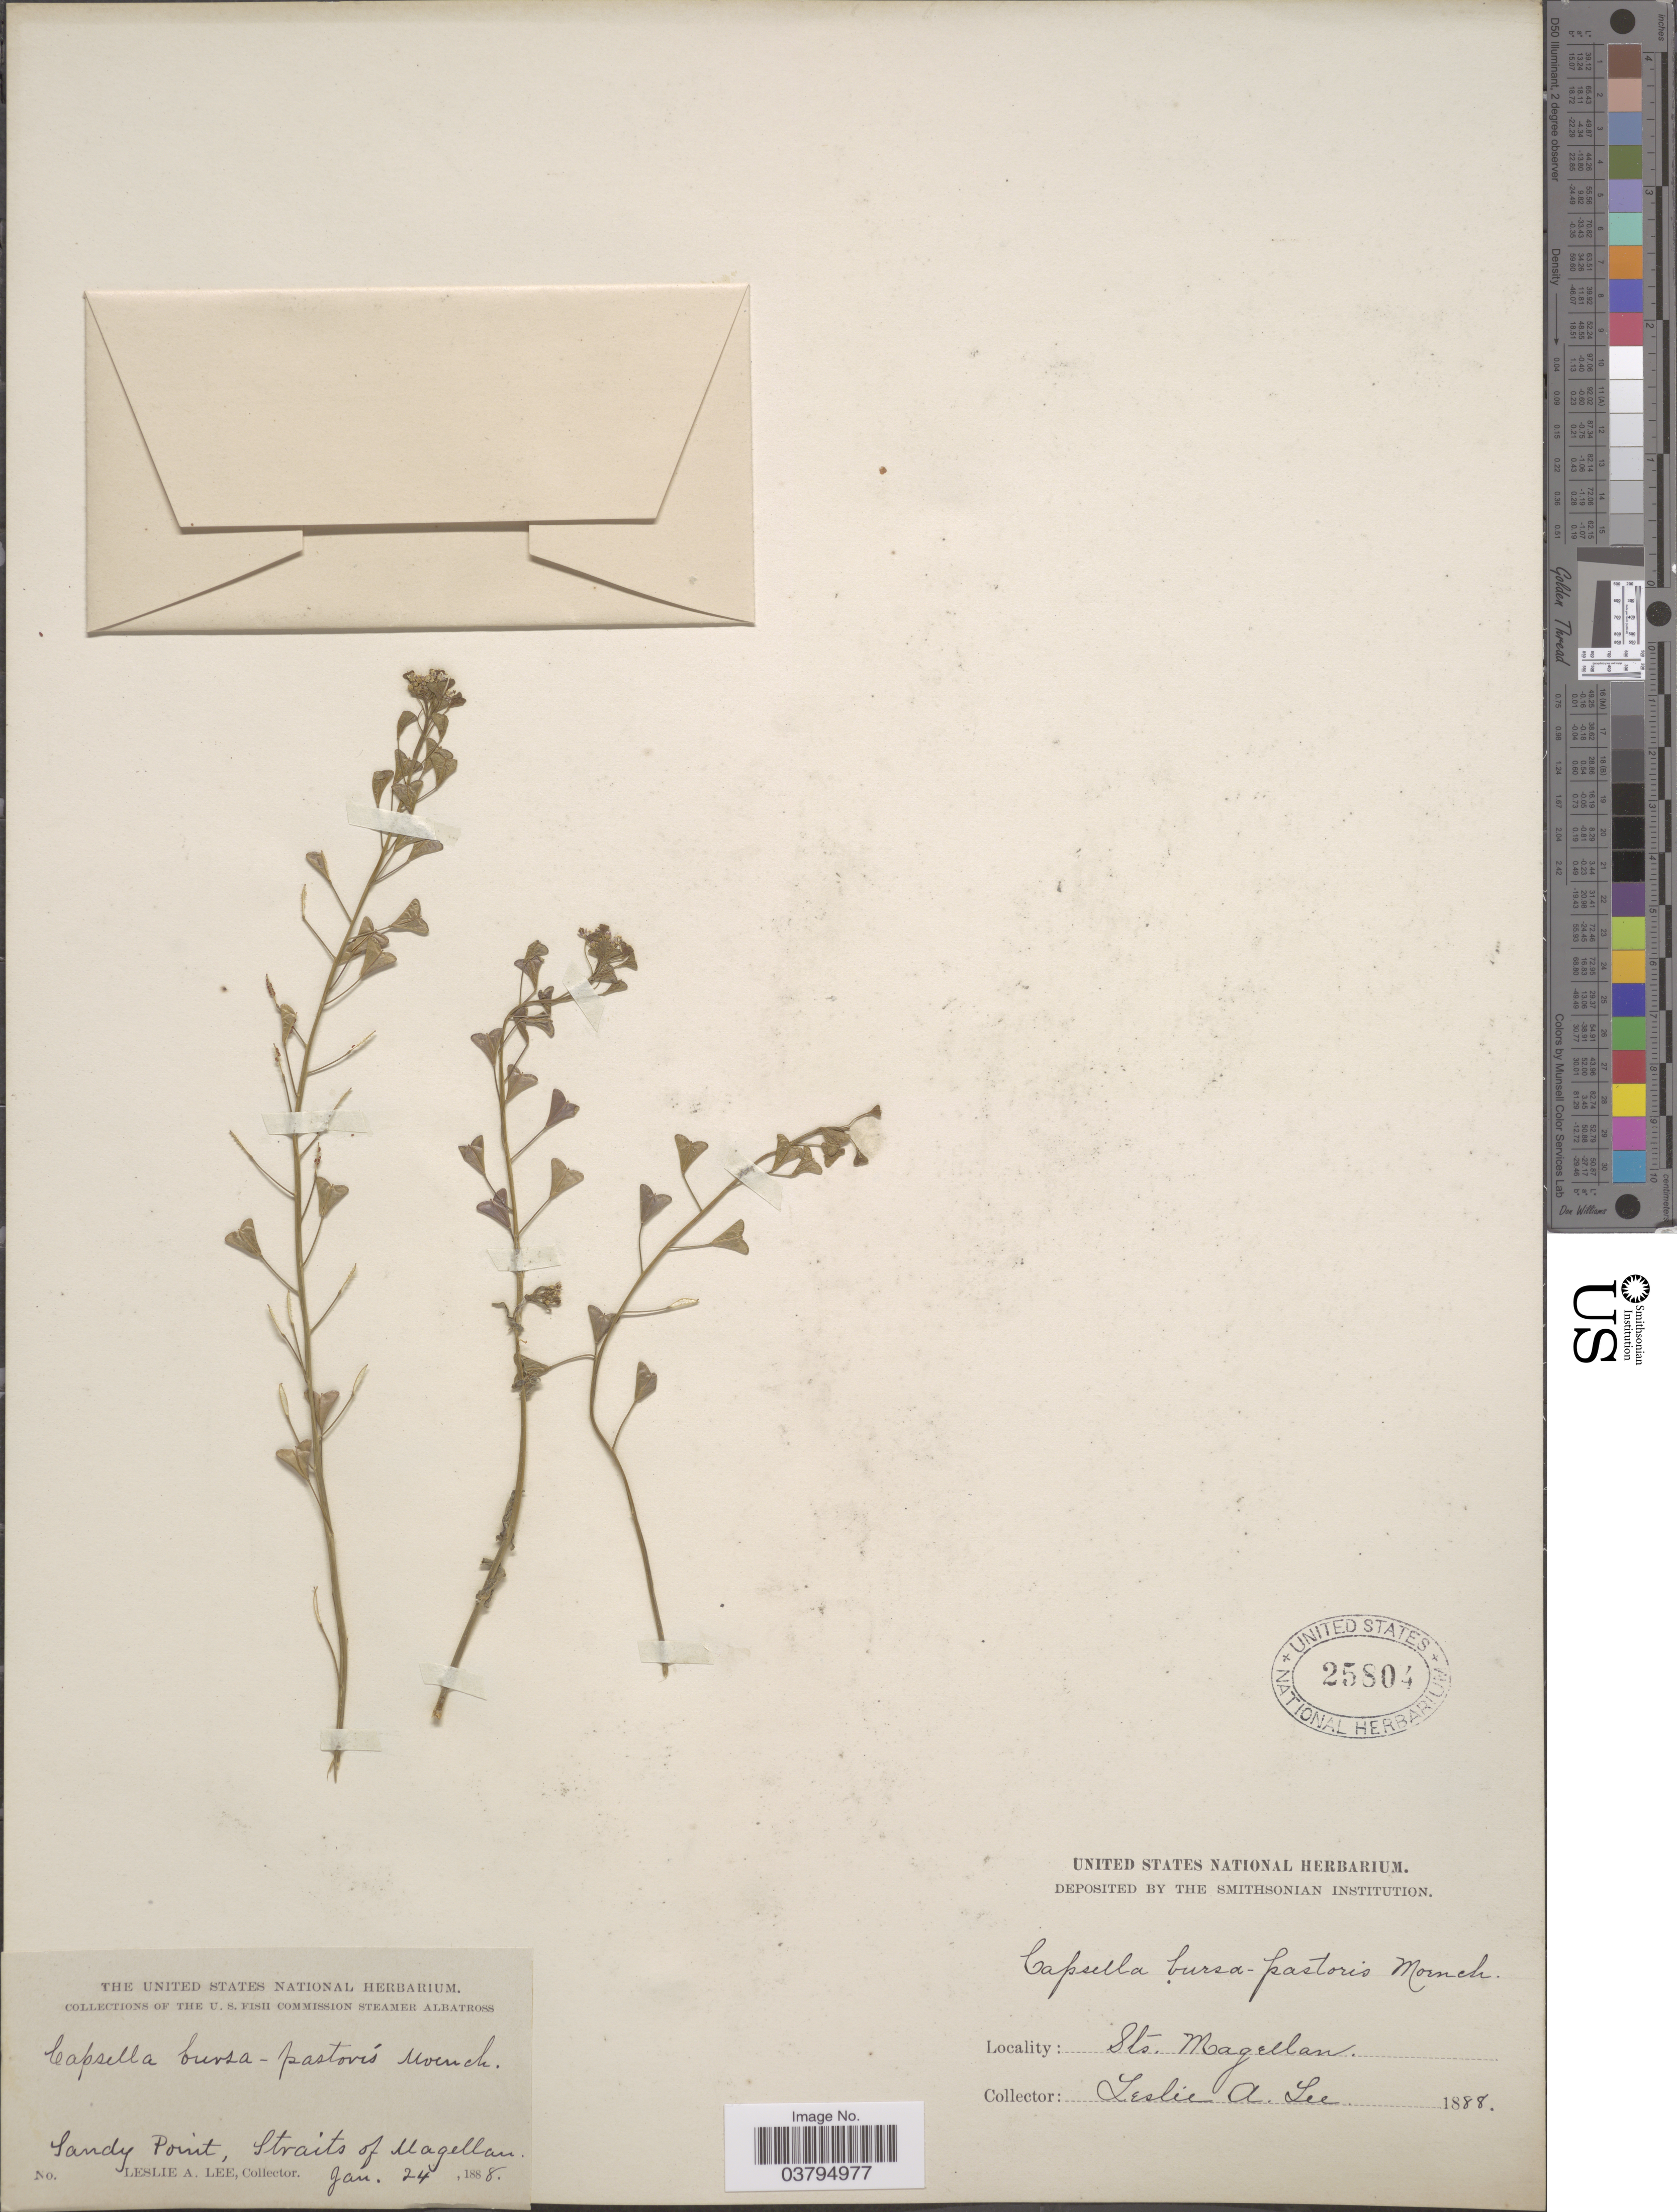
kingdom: Plantae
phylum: Tracheophyta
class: Magnoliopsida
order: Brassicales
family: Brassicaceae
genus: Capsella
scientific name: Capsella bursa-pastoris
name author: (L.) Medik.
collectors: L. Lee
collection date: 1888-01-24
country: Chile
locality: Sandy Point, Straits of Magellan. Sts. Magellan.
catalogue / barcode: US 25804